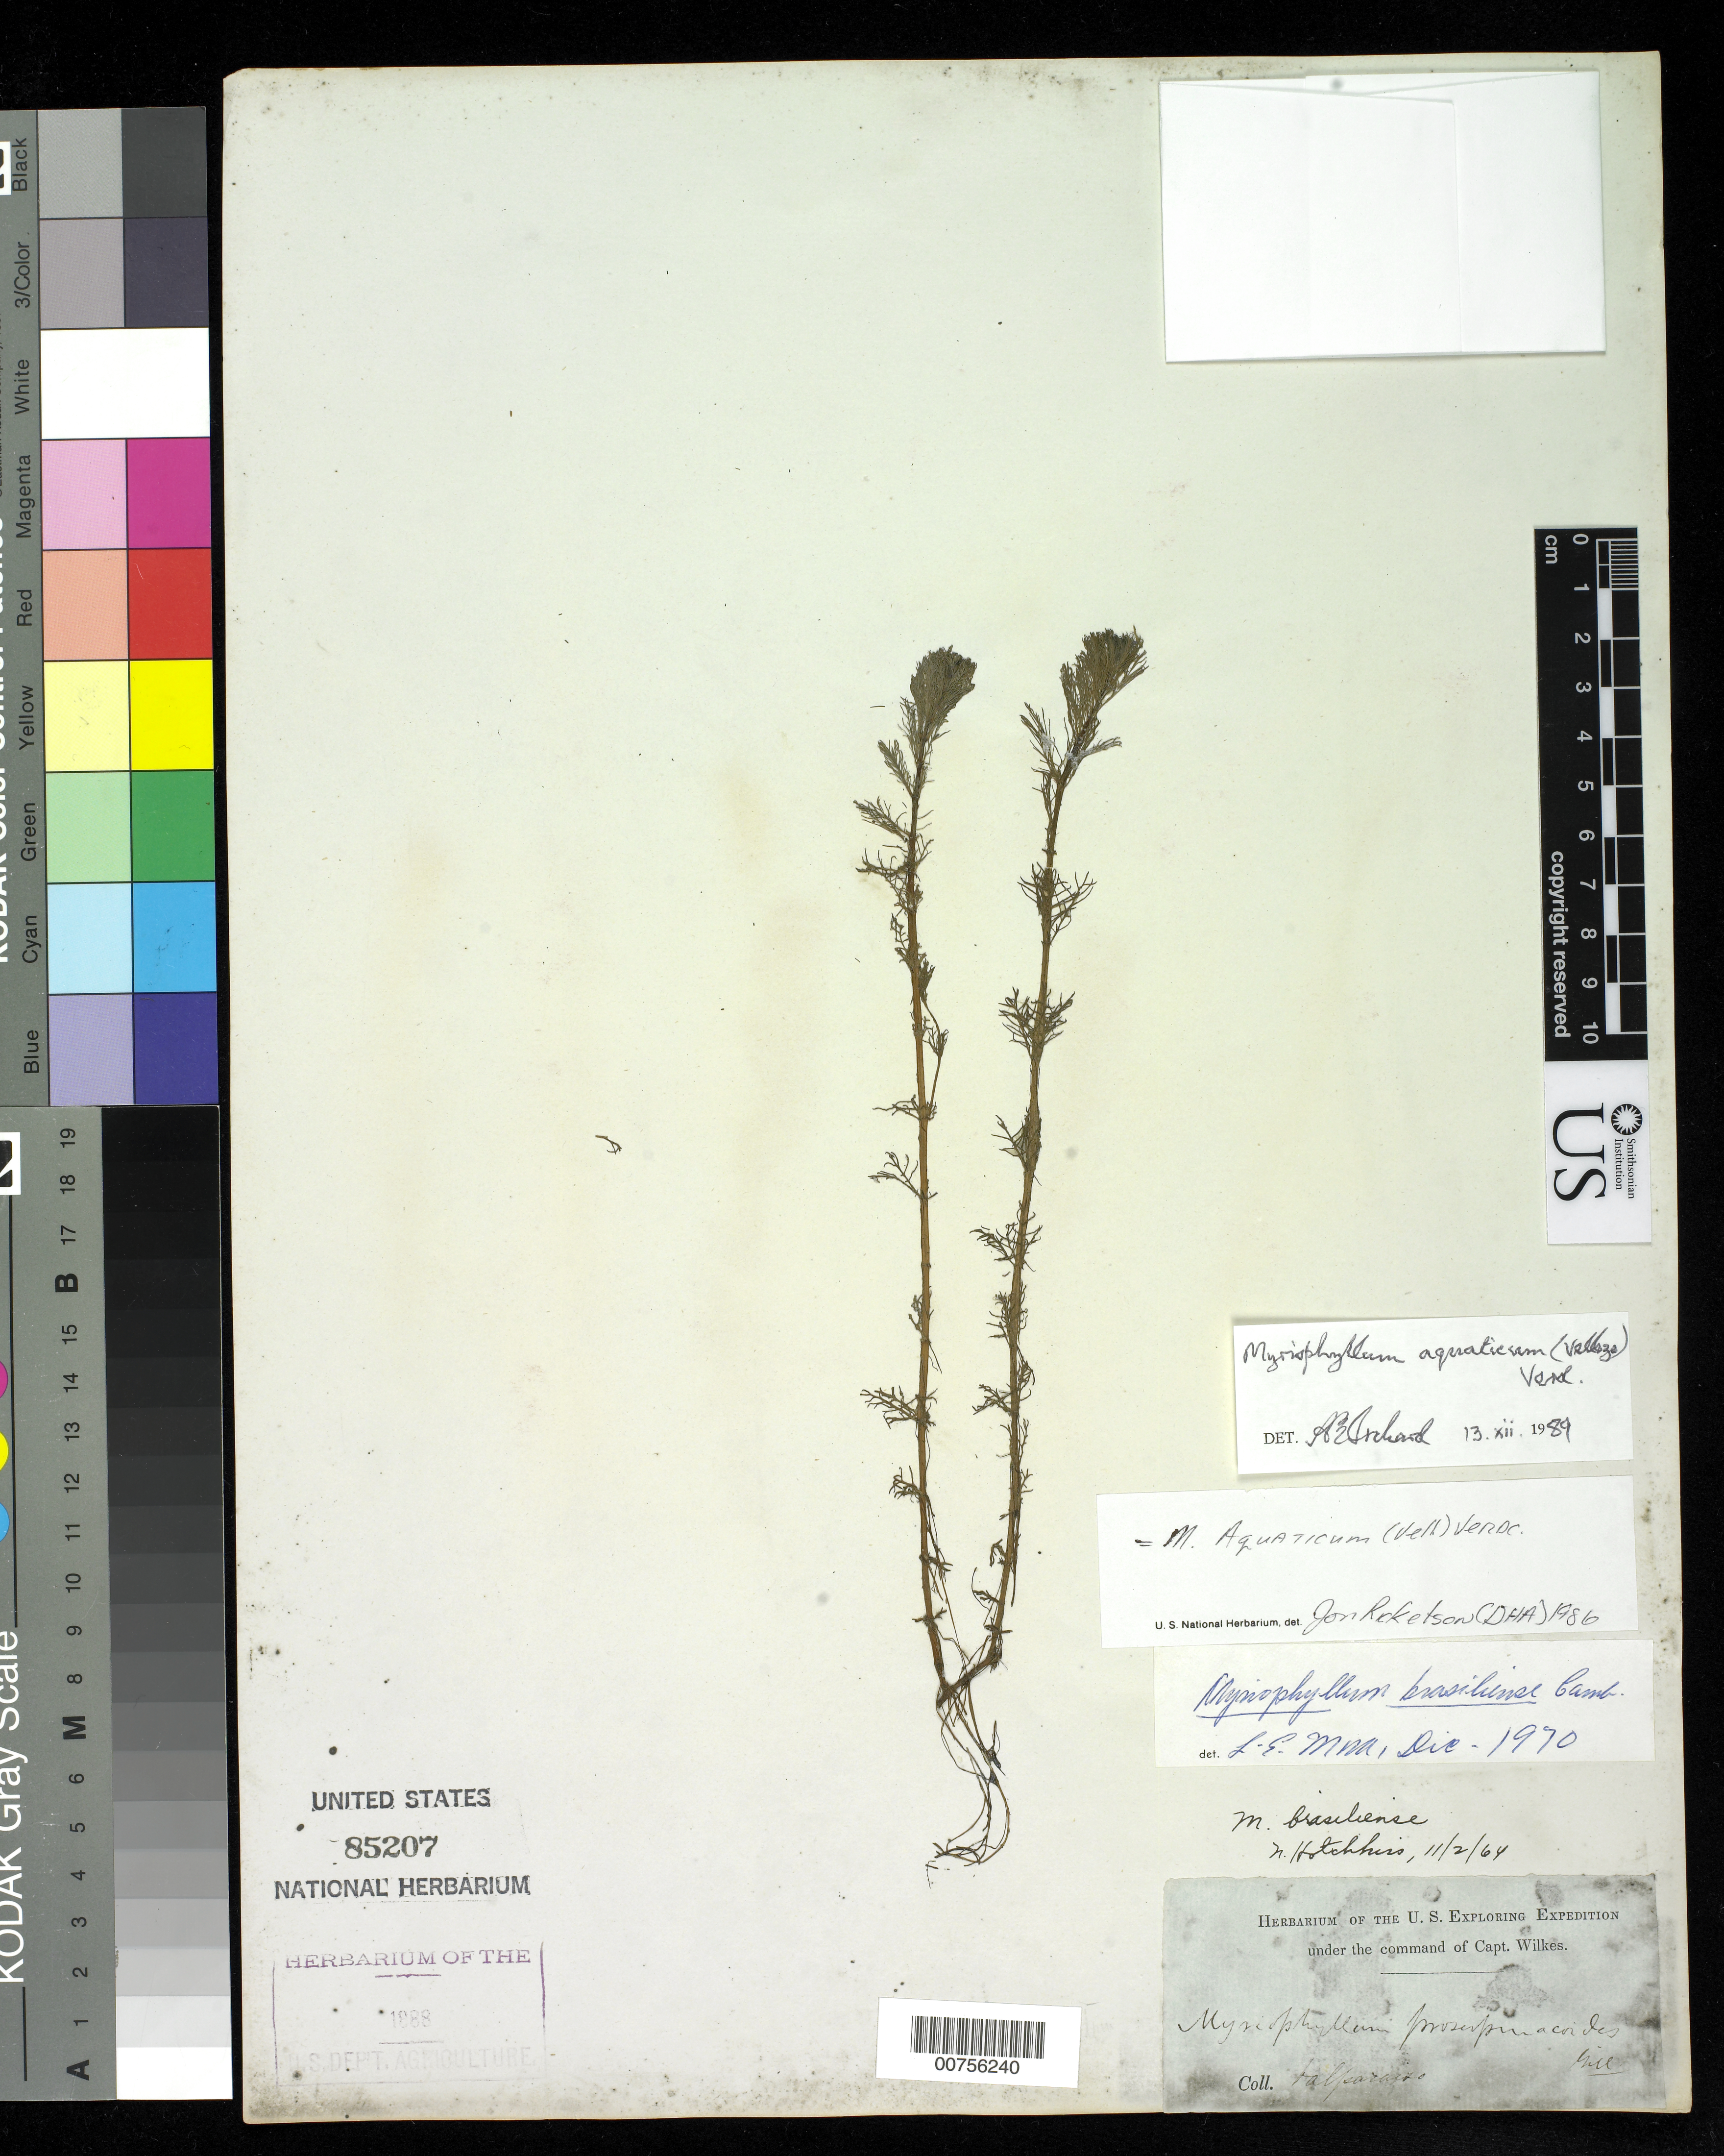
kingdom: Plantae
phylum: Tracheophyta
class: Magnoliopsida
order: Saxifragales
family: Haloragaceae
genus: Myriophyllum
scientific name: Myriophyllum aquaticum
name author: (Vell.) Verdc.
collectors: Wilkes Explor. Exped.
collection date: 1838/1842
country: Chile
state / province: Valparaíso (V)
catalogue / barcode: US 85207